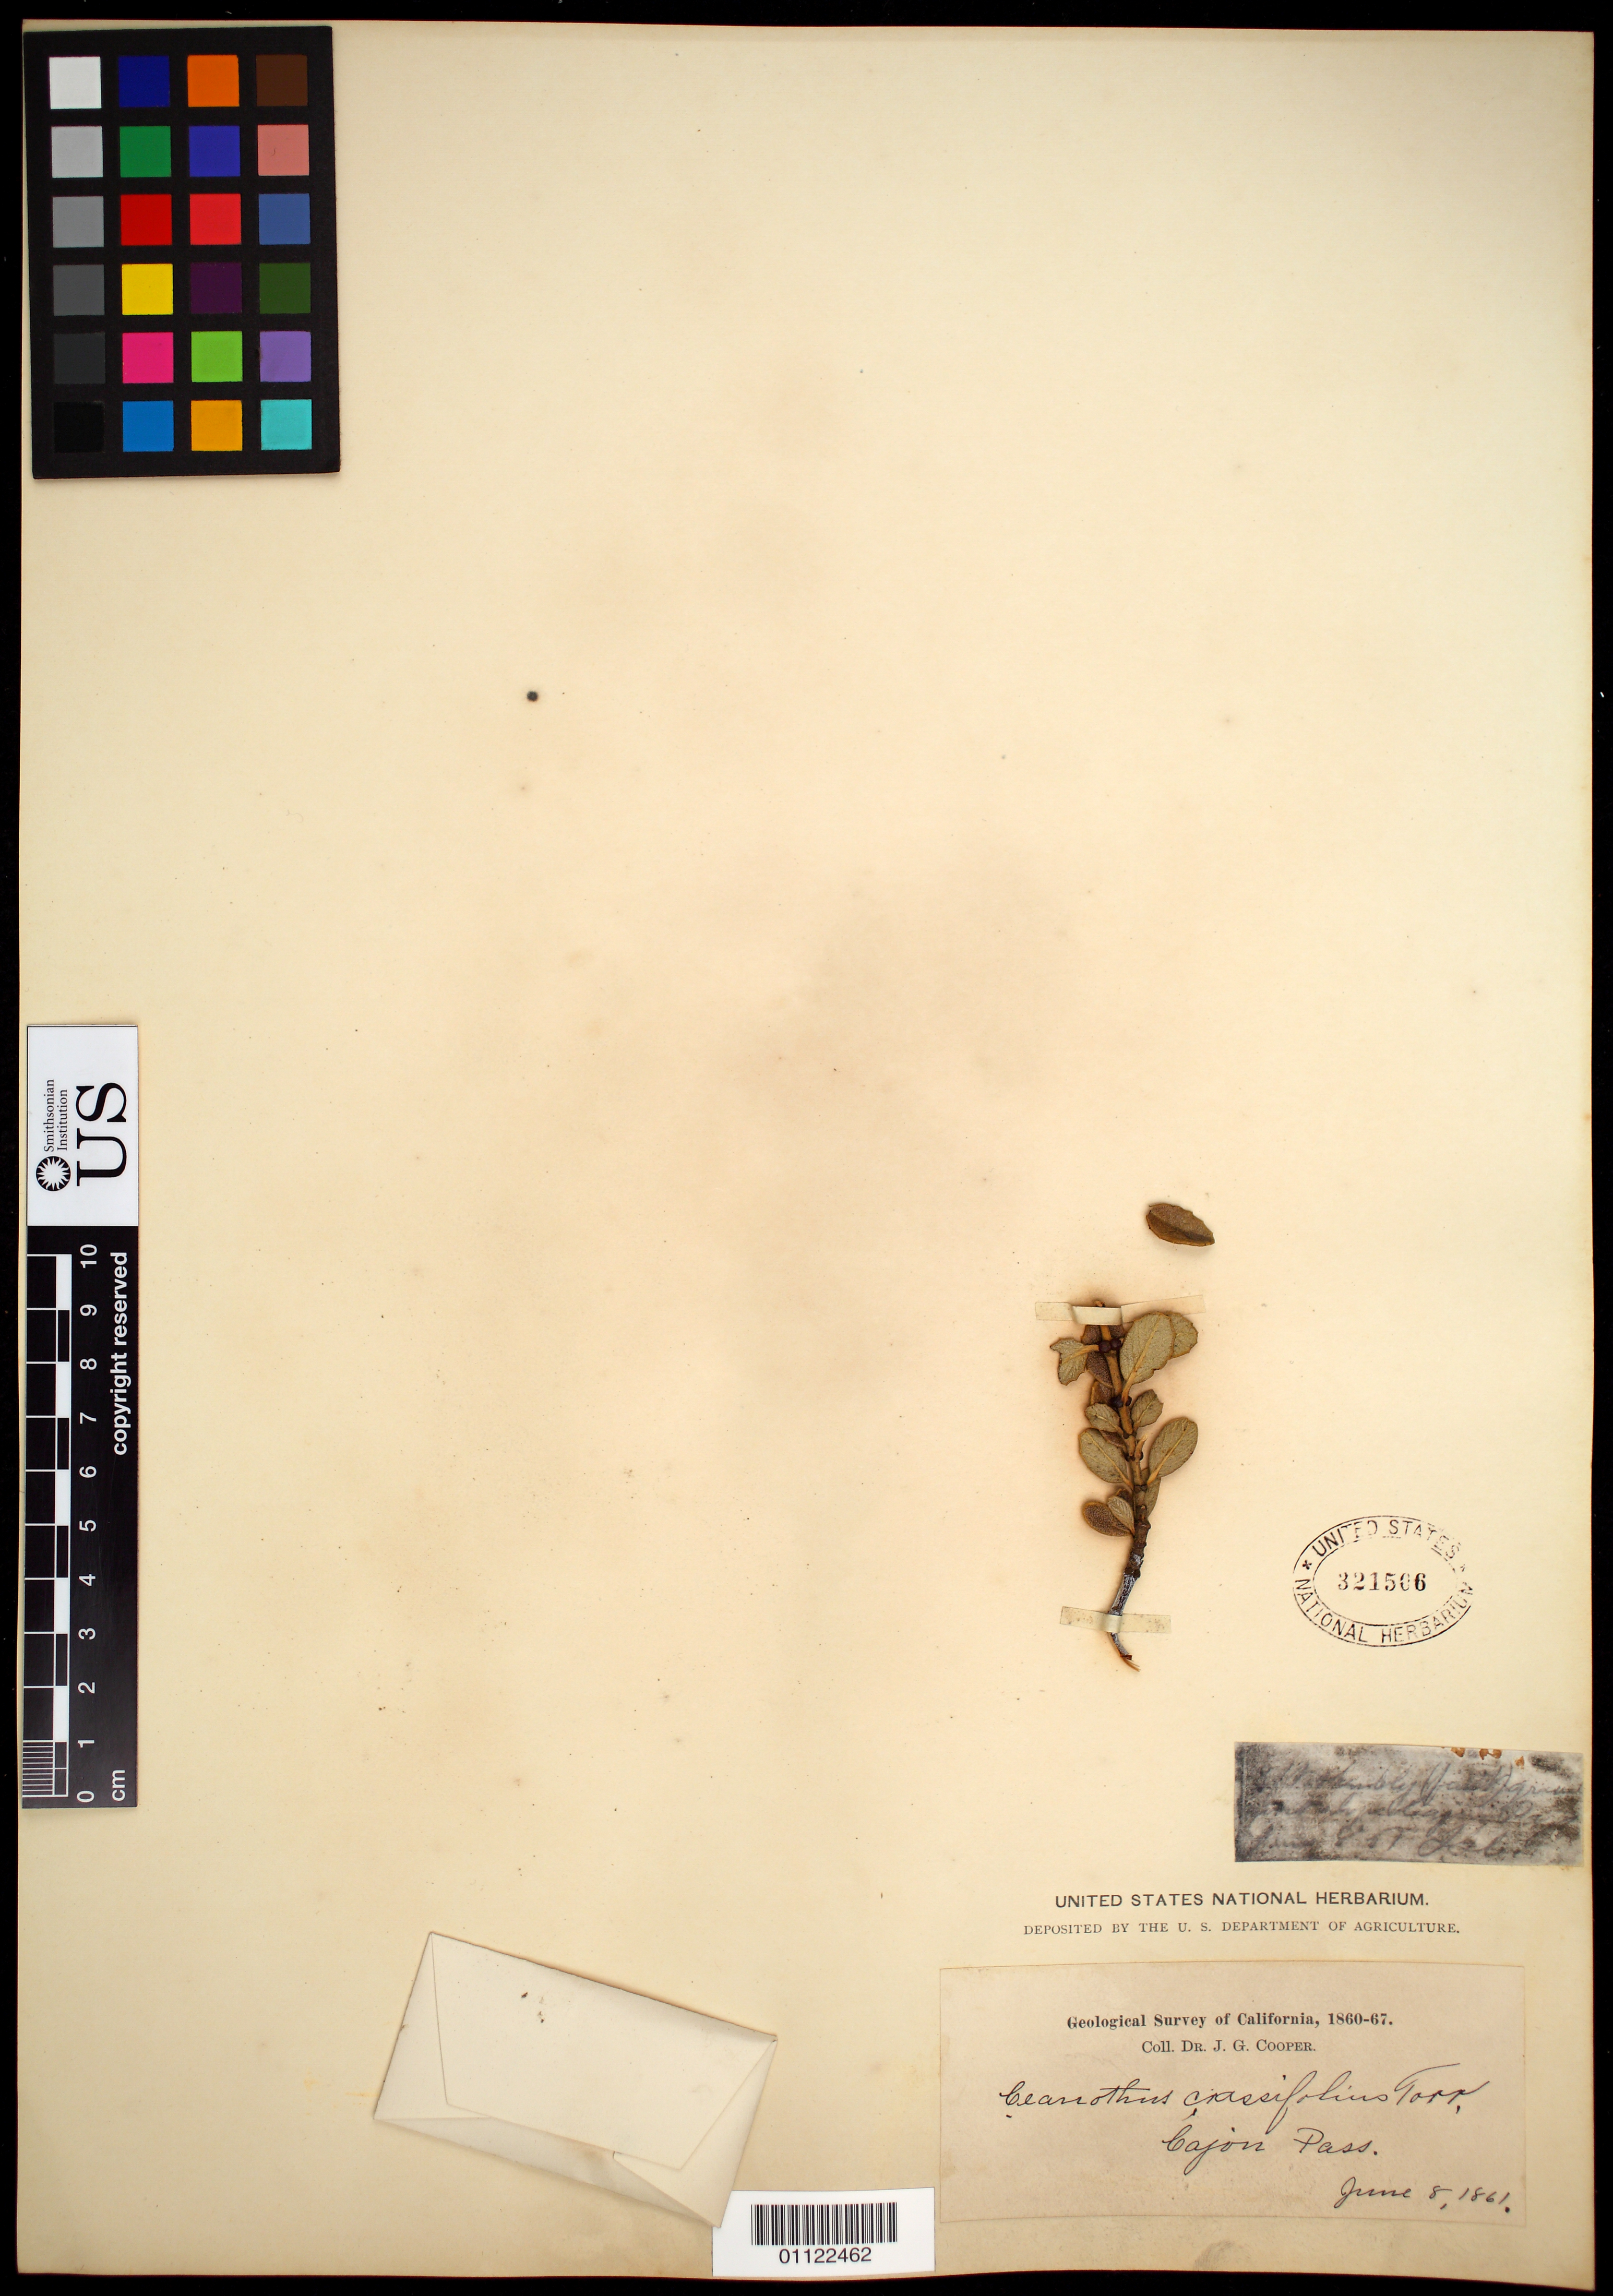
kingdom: Plantae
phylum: Tracheophyta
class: Magnoliopsida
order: Rosales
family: Rhamnaceae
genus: Ceanothus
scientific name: Ceanothus crassifolius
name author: Torr.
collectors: J. G. Cooper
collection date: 1861-06-08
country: United States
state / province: California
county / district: San Bernardino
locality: Cajon Pass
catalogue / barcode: US 321506